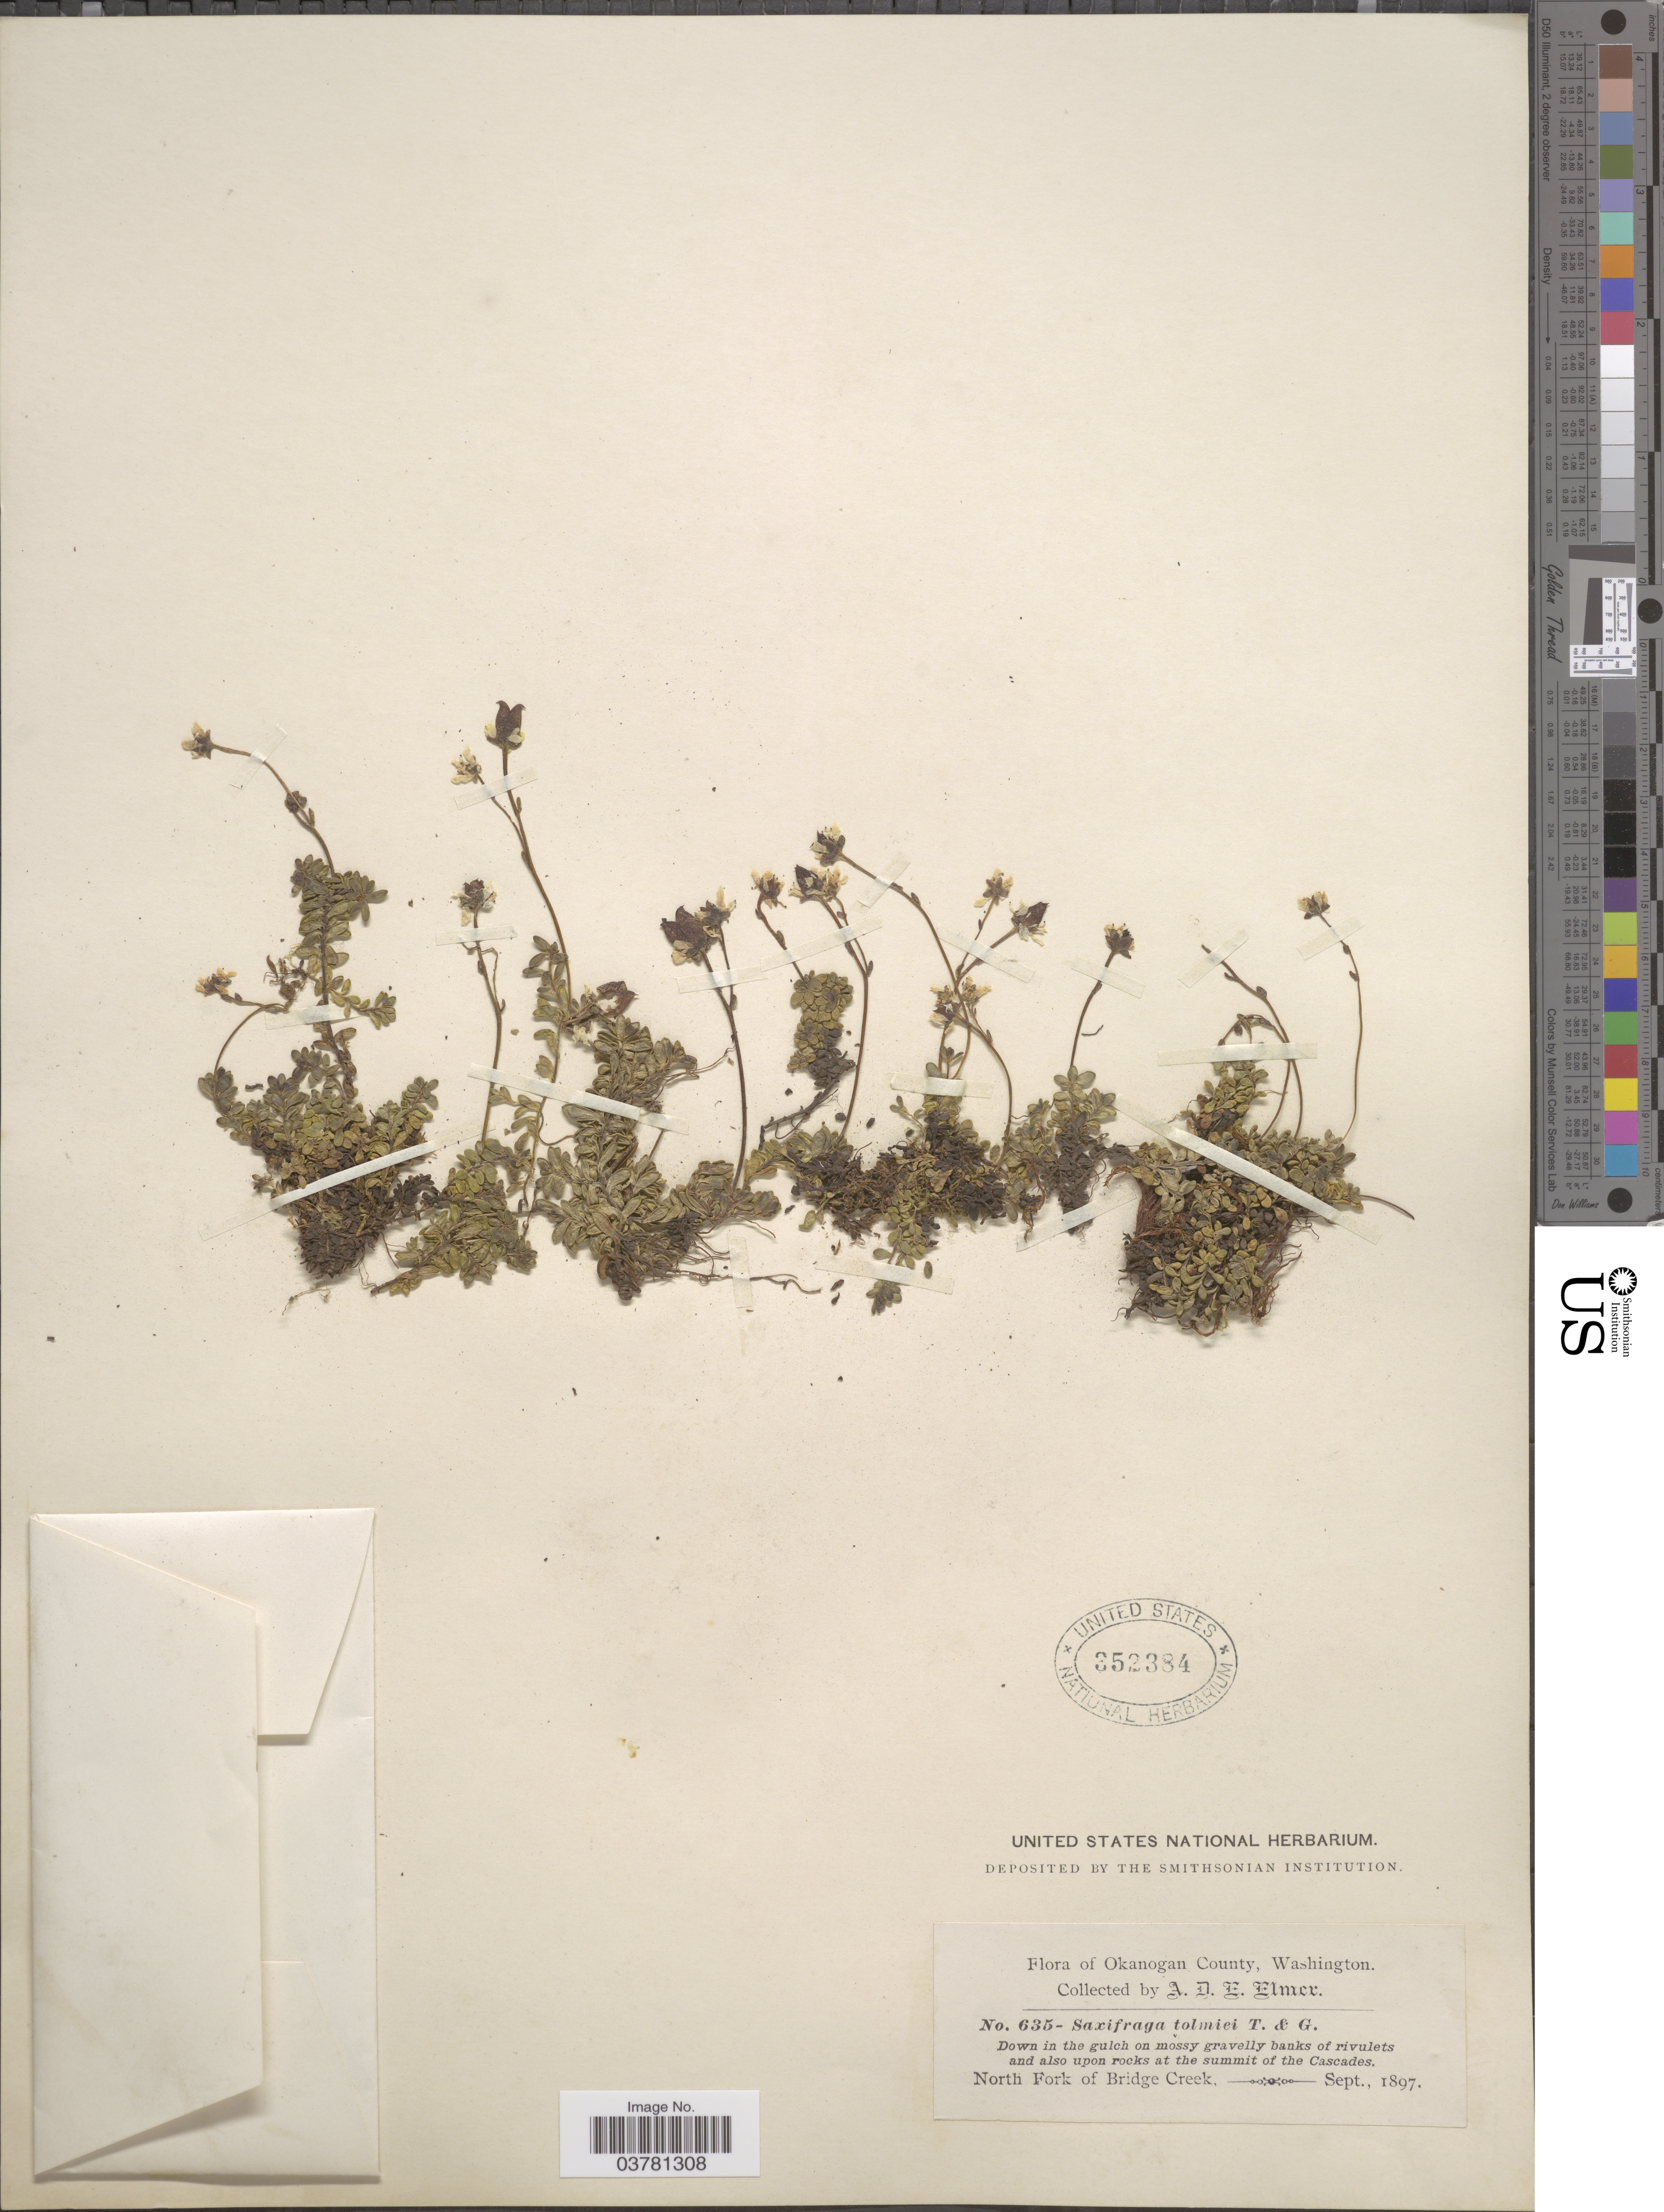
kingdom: Plantae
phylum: Tracheophyta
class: Magnoliopsida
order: Saxifragales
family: Saxifragaceae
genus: Micranthes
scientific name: Micranthes tolmiei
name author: (Torr. & A. Gray) Brouillet & Gornall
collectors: A. D. E. Elmer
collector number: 635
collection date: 1897-09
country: United States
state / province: Washington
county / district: Okanogan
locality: Okanogan County. Down in the gulch on mossy gravelly banks of rivulets and also upon rocks at the summit of the Cascades. North Fork of Bridge Creek.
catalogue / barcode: US 352384